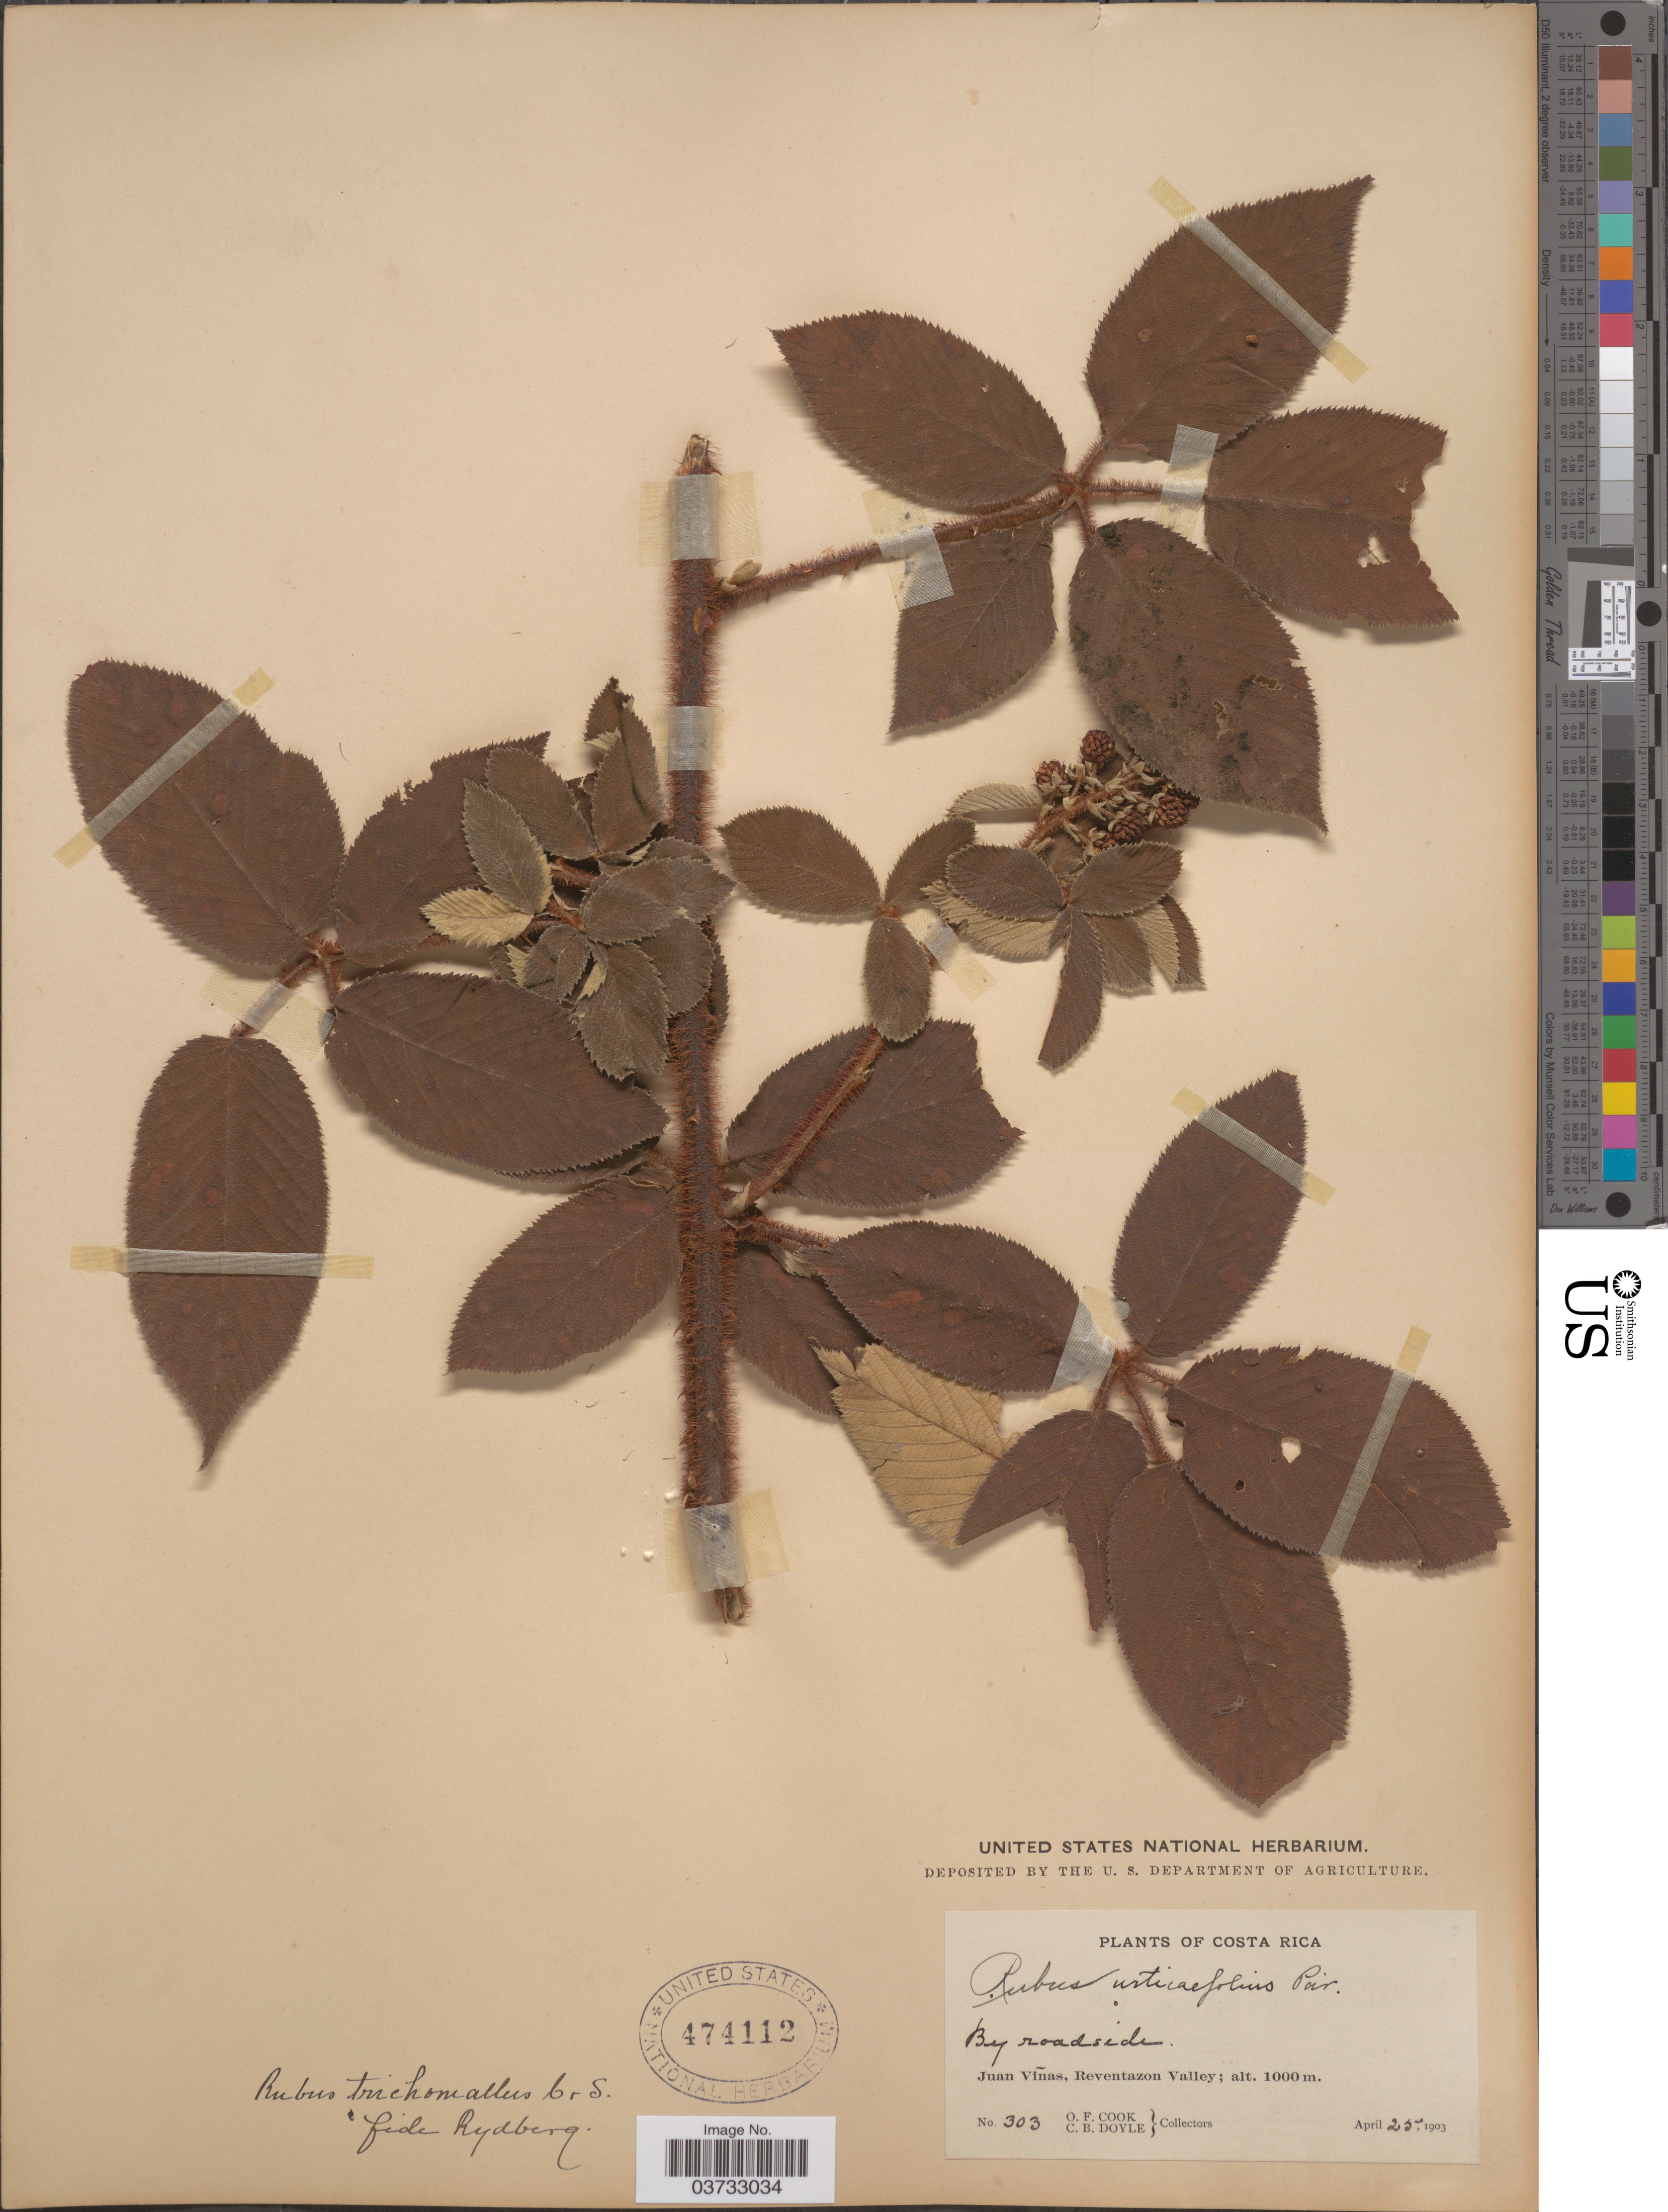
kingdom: Plantae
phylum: Tracheophyta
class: Magnoliopsida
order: Rosales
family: Rosaceae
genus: Rubus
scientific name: Rubus trichomallus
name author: Schltdl.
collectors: O. F. Cook & C. Doyle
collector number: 303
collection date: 1903-04-25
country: Costa Rica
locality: Juan viñas, Reventazon Valley.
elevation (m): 1000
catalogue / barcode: US 474112